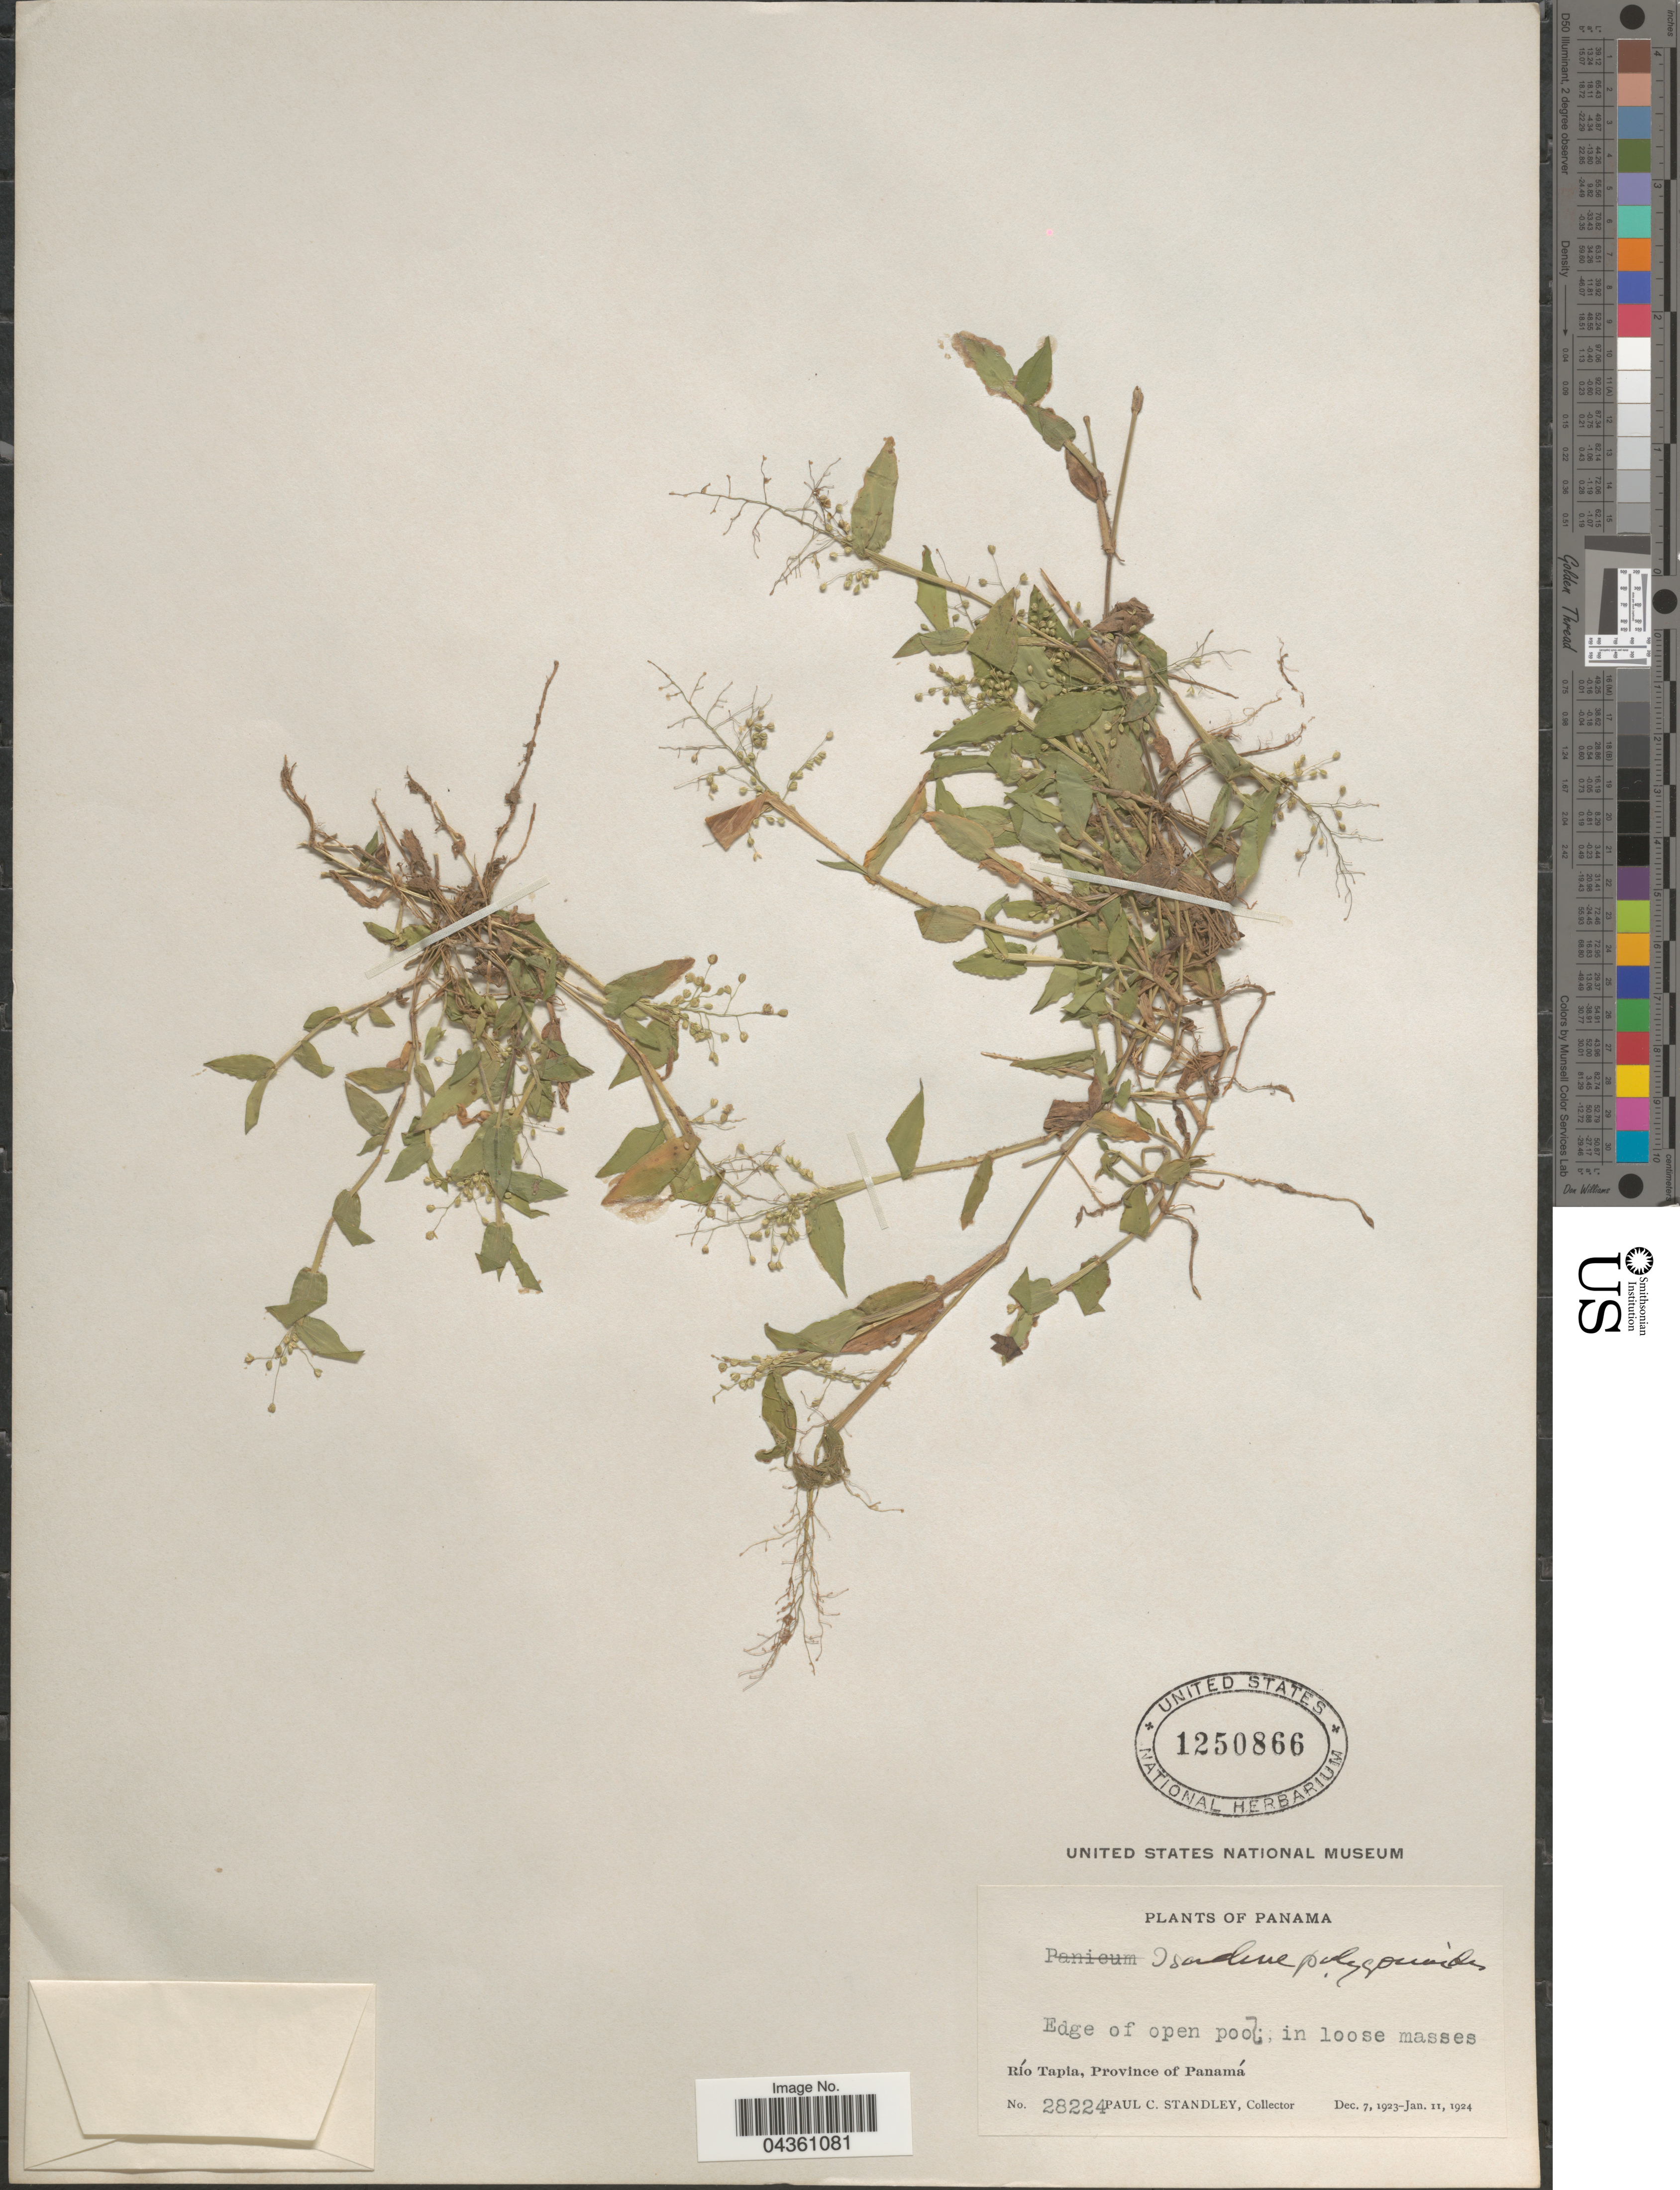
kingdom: Plantae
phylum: Tracheophyta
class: Liliopsida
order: Poales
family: Poaceae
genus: Isachne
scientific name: Isachne polygonoides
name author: (Lam.) Döll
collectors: P. C. Standley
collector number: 28224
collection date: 1923-12-07/1924-01-11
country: Panama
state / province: Panamá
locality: Río Tapia.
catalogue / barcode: US 1250866